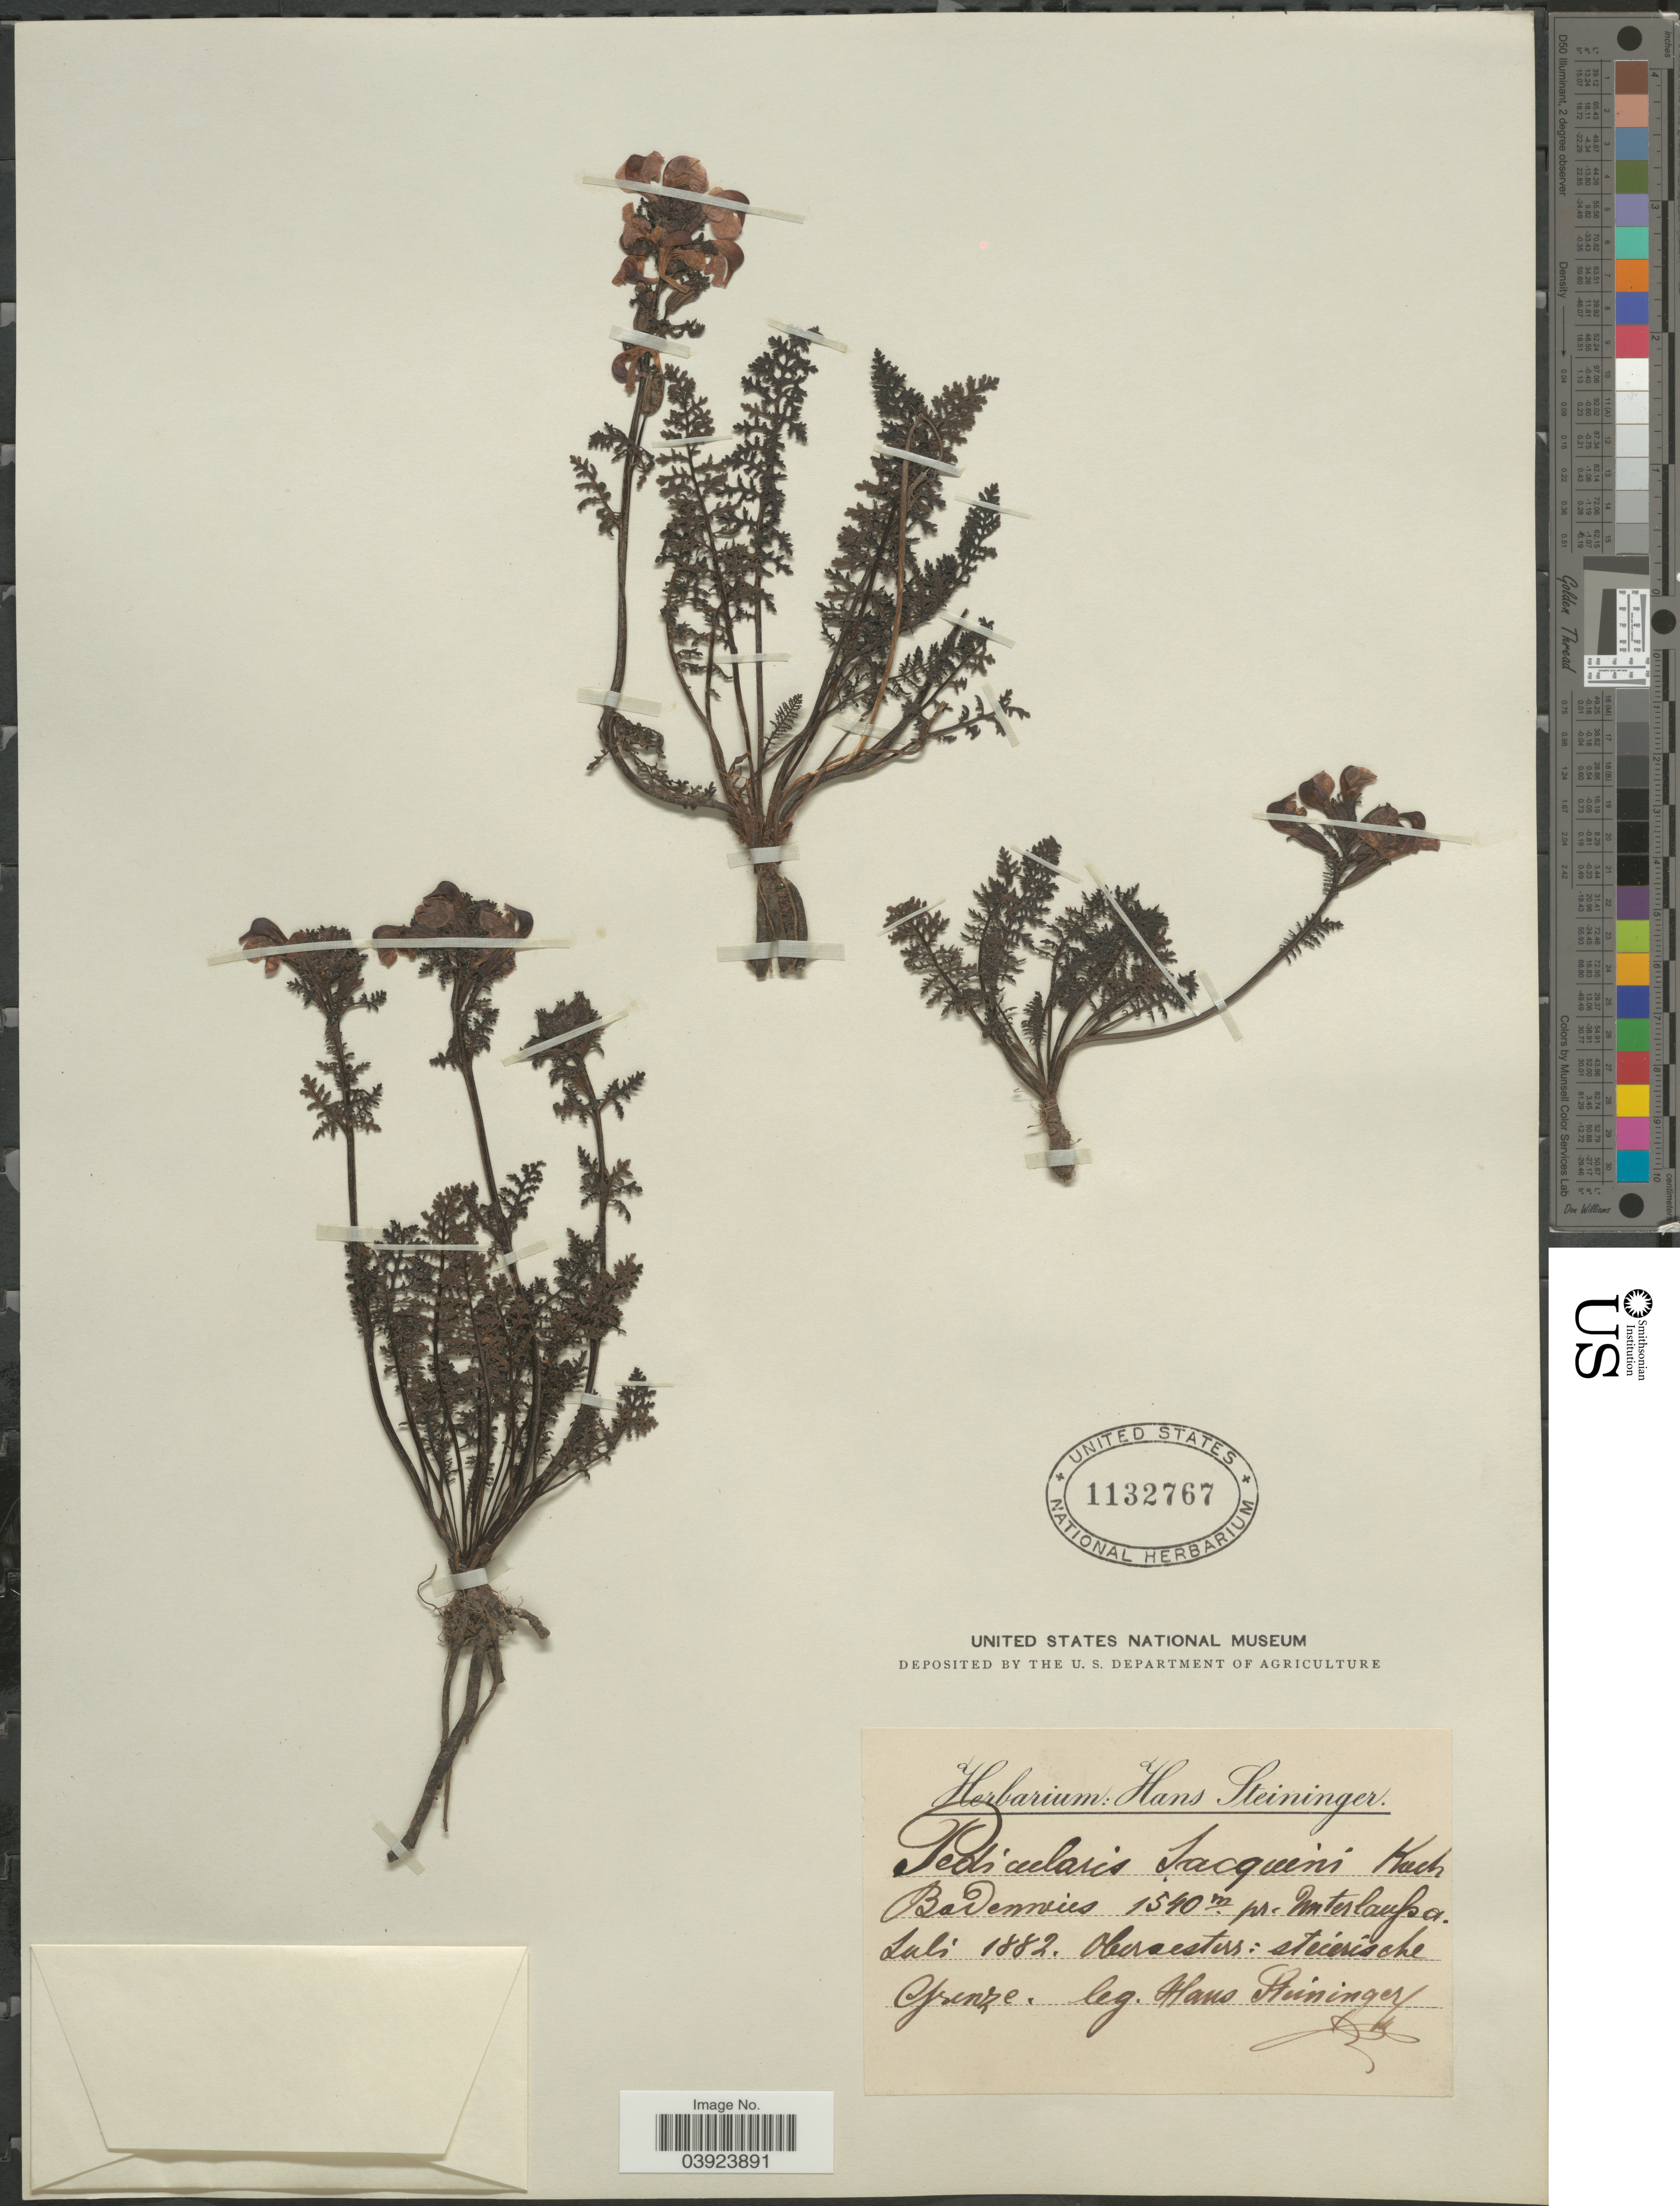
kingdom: Plantae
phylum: Tracheophyta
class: Magnoliopsida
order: Lamiales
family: Orobanchaceae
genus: Pedicularis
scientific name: Pedicularis jacquinii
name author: W.D.J. Koch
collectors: H. Steininger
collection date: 1882-07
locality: Badennias. [interpreted]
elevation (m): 1540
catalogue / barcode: US 1132767